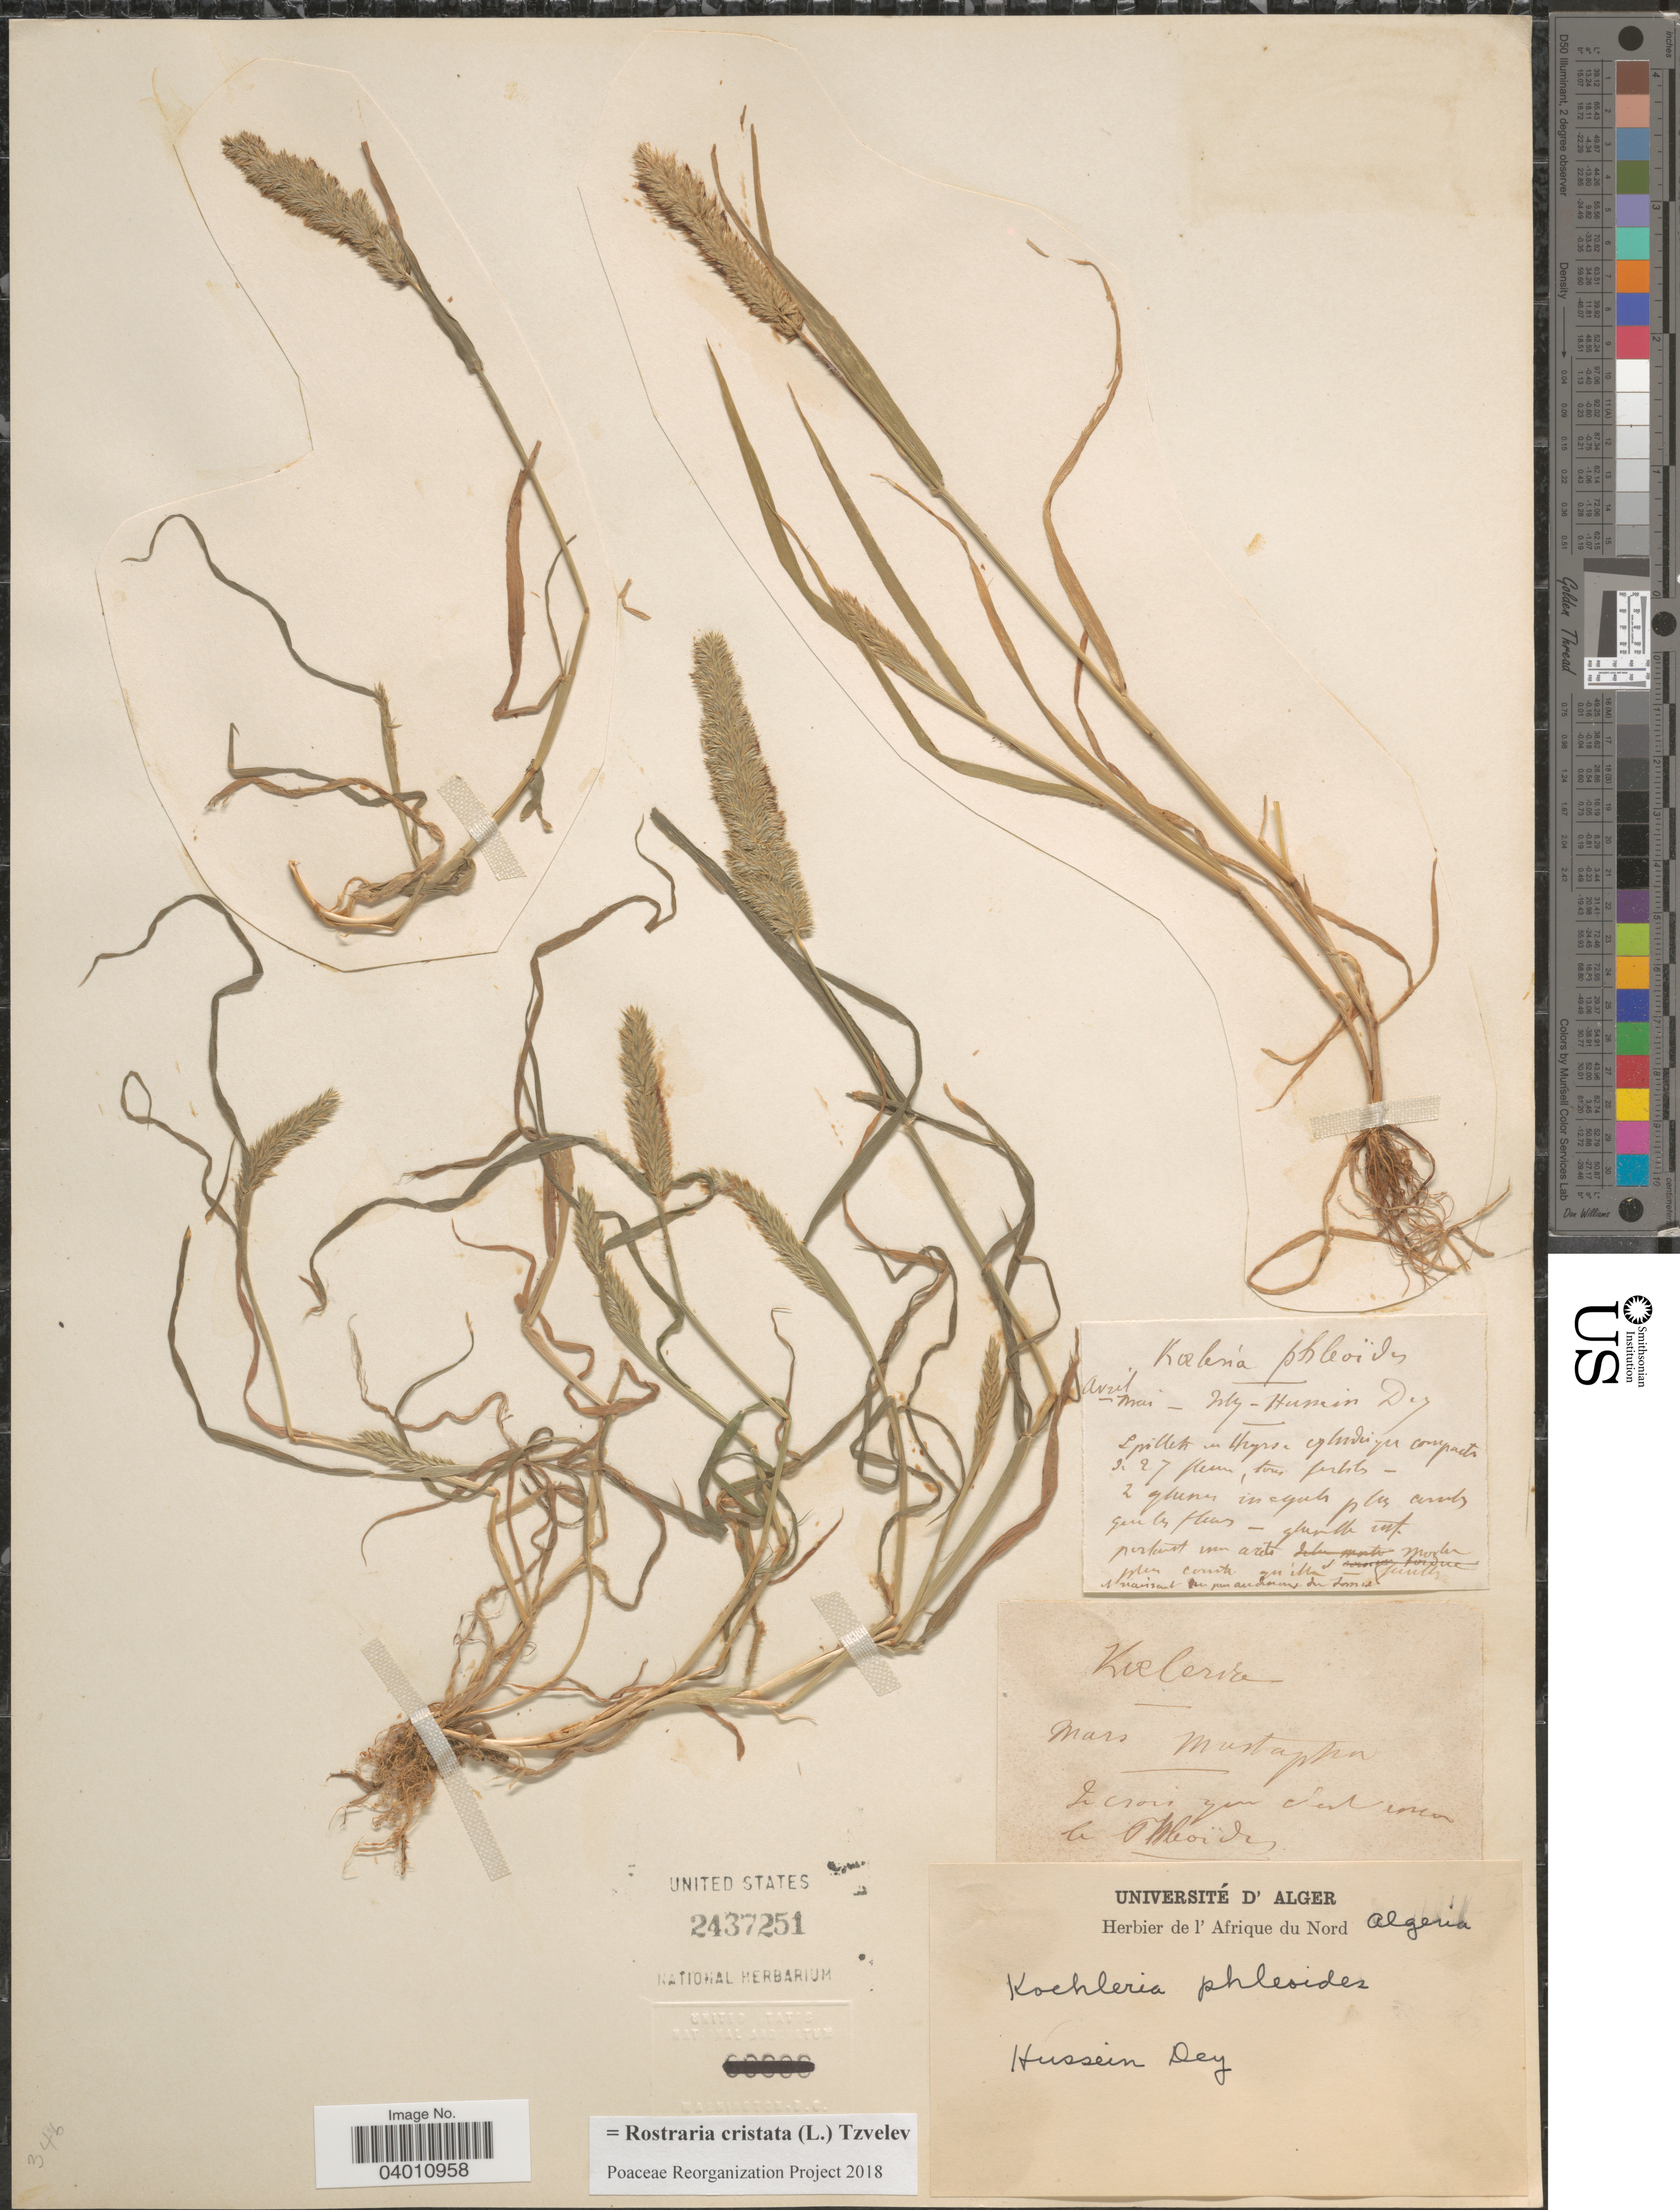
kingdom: Plantae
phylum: Tracheophyta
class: Liliopsida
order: Poales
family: Poaceae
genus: Rostraria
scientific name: Rostraria cristata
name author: (L.) Tzvelev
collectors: ex herb. de l'Afrique du Nord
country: Algeria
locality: [illegible text]. Algeria. Hussein Dey.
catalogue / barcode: US 2437251